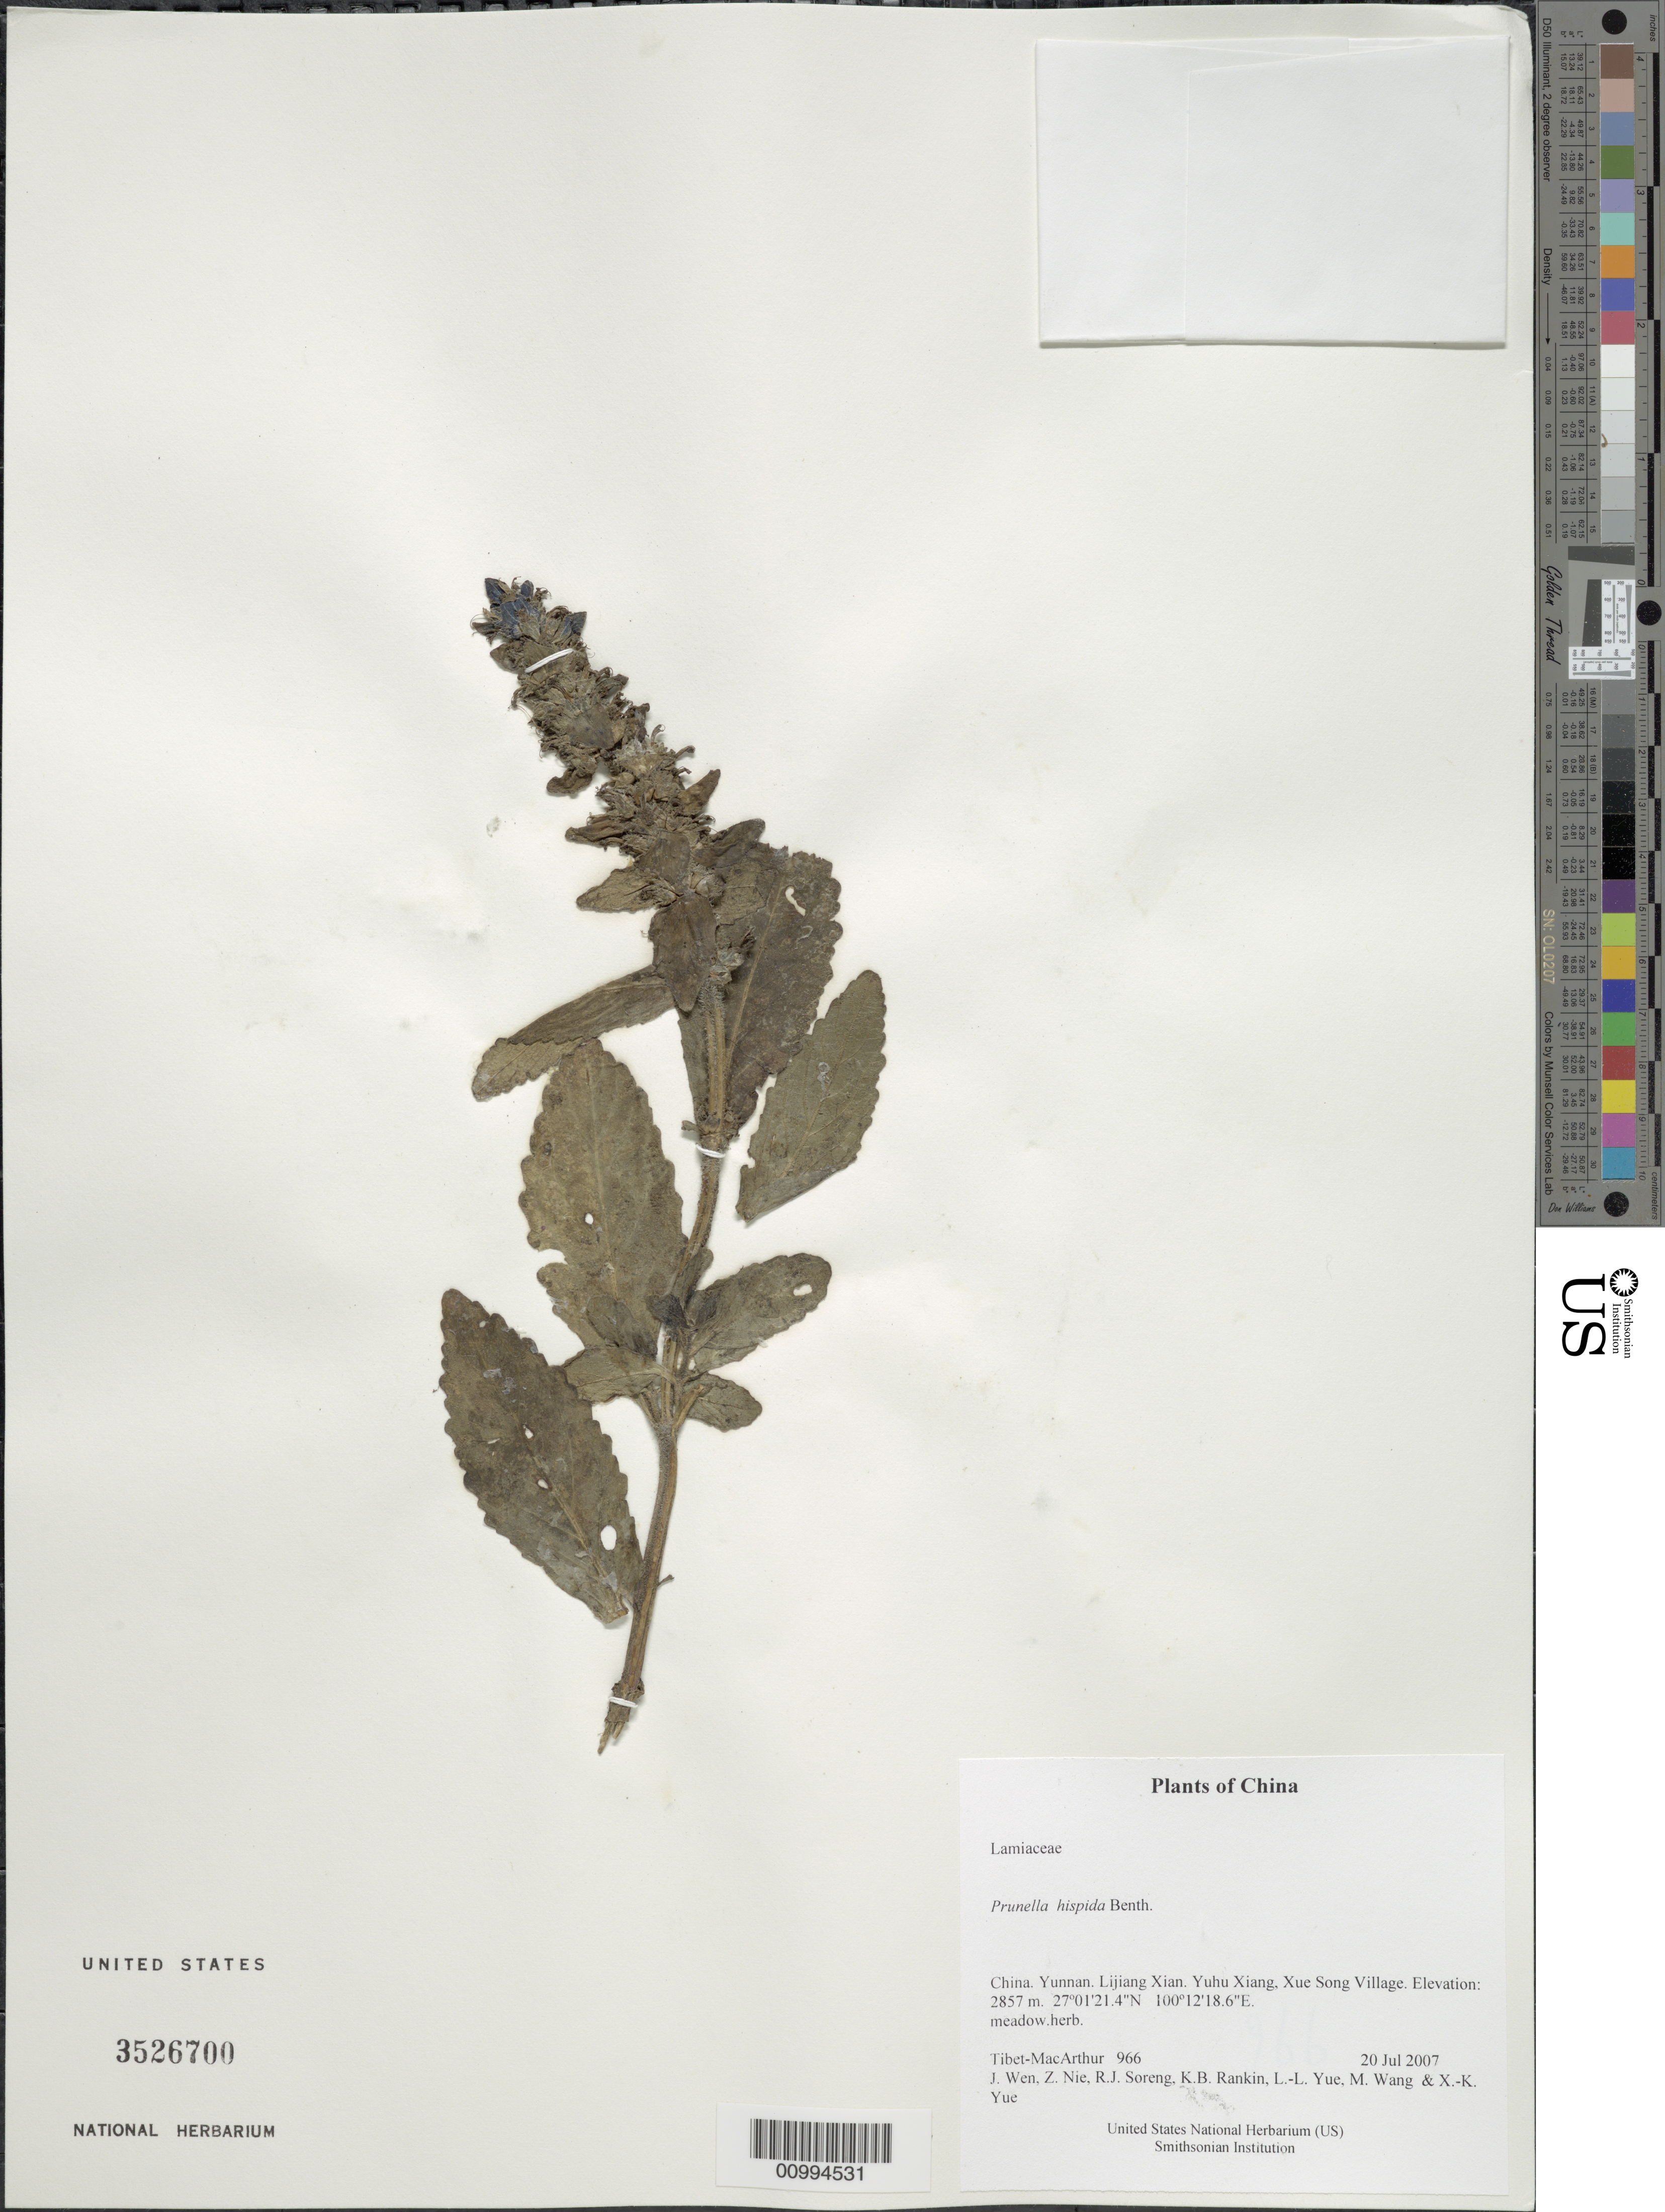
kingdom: Plantae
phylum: Tracheophyta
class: Magnoliopsida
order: Lamiales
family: Lamiaceae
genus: Prunella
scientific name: Prunella hispida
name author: Benth.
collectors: Tibet-MacArthur, J. Wen, Z. Nie, R. J. Soreng, K. Rankin, L. Yue, M. Wang & X. Yue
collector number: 966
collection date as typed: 20 Jul 2007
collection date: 2007-07-20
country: China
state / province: Yunnan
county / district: Lijiang Xian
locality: Yuhu Xiang, Xue Song Village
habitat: meadow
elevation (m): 2857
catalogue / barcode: US 3526700